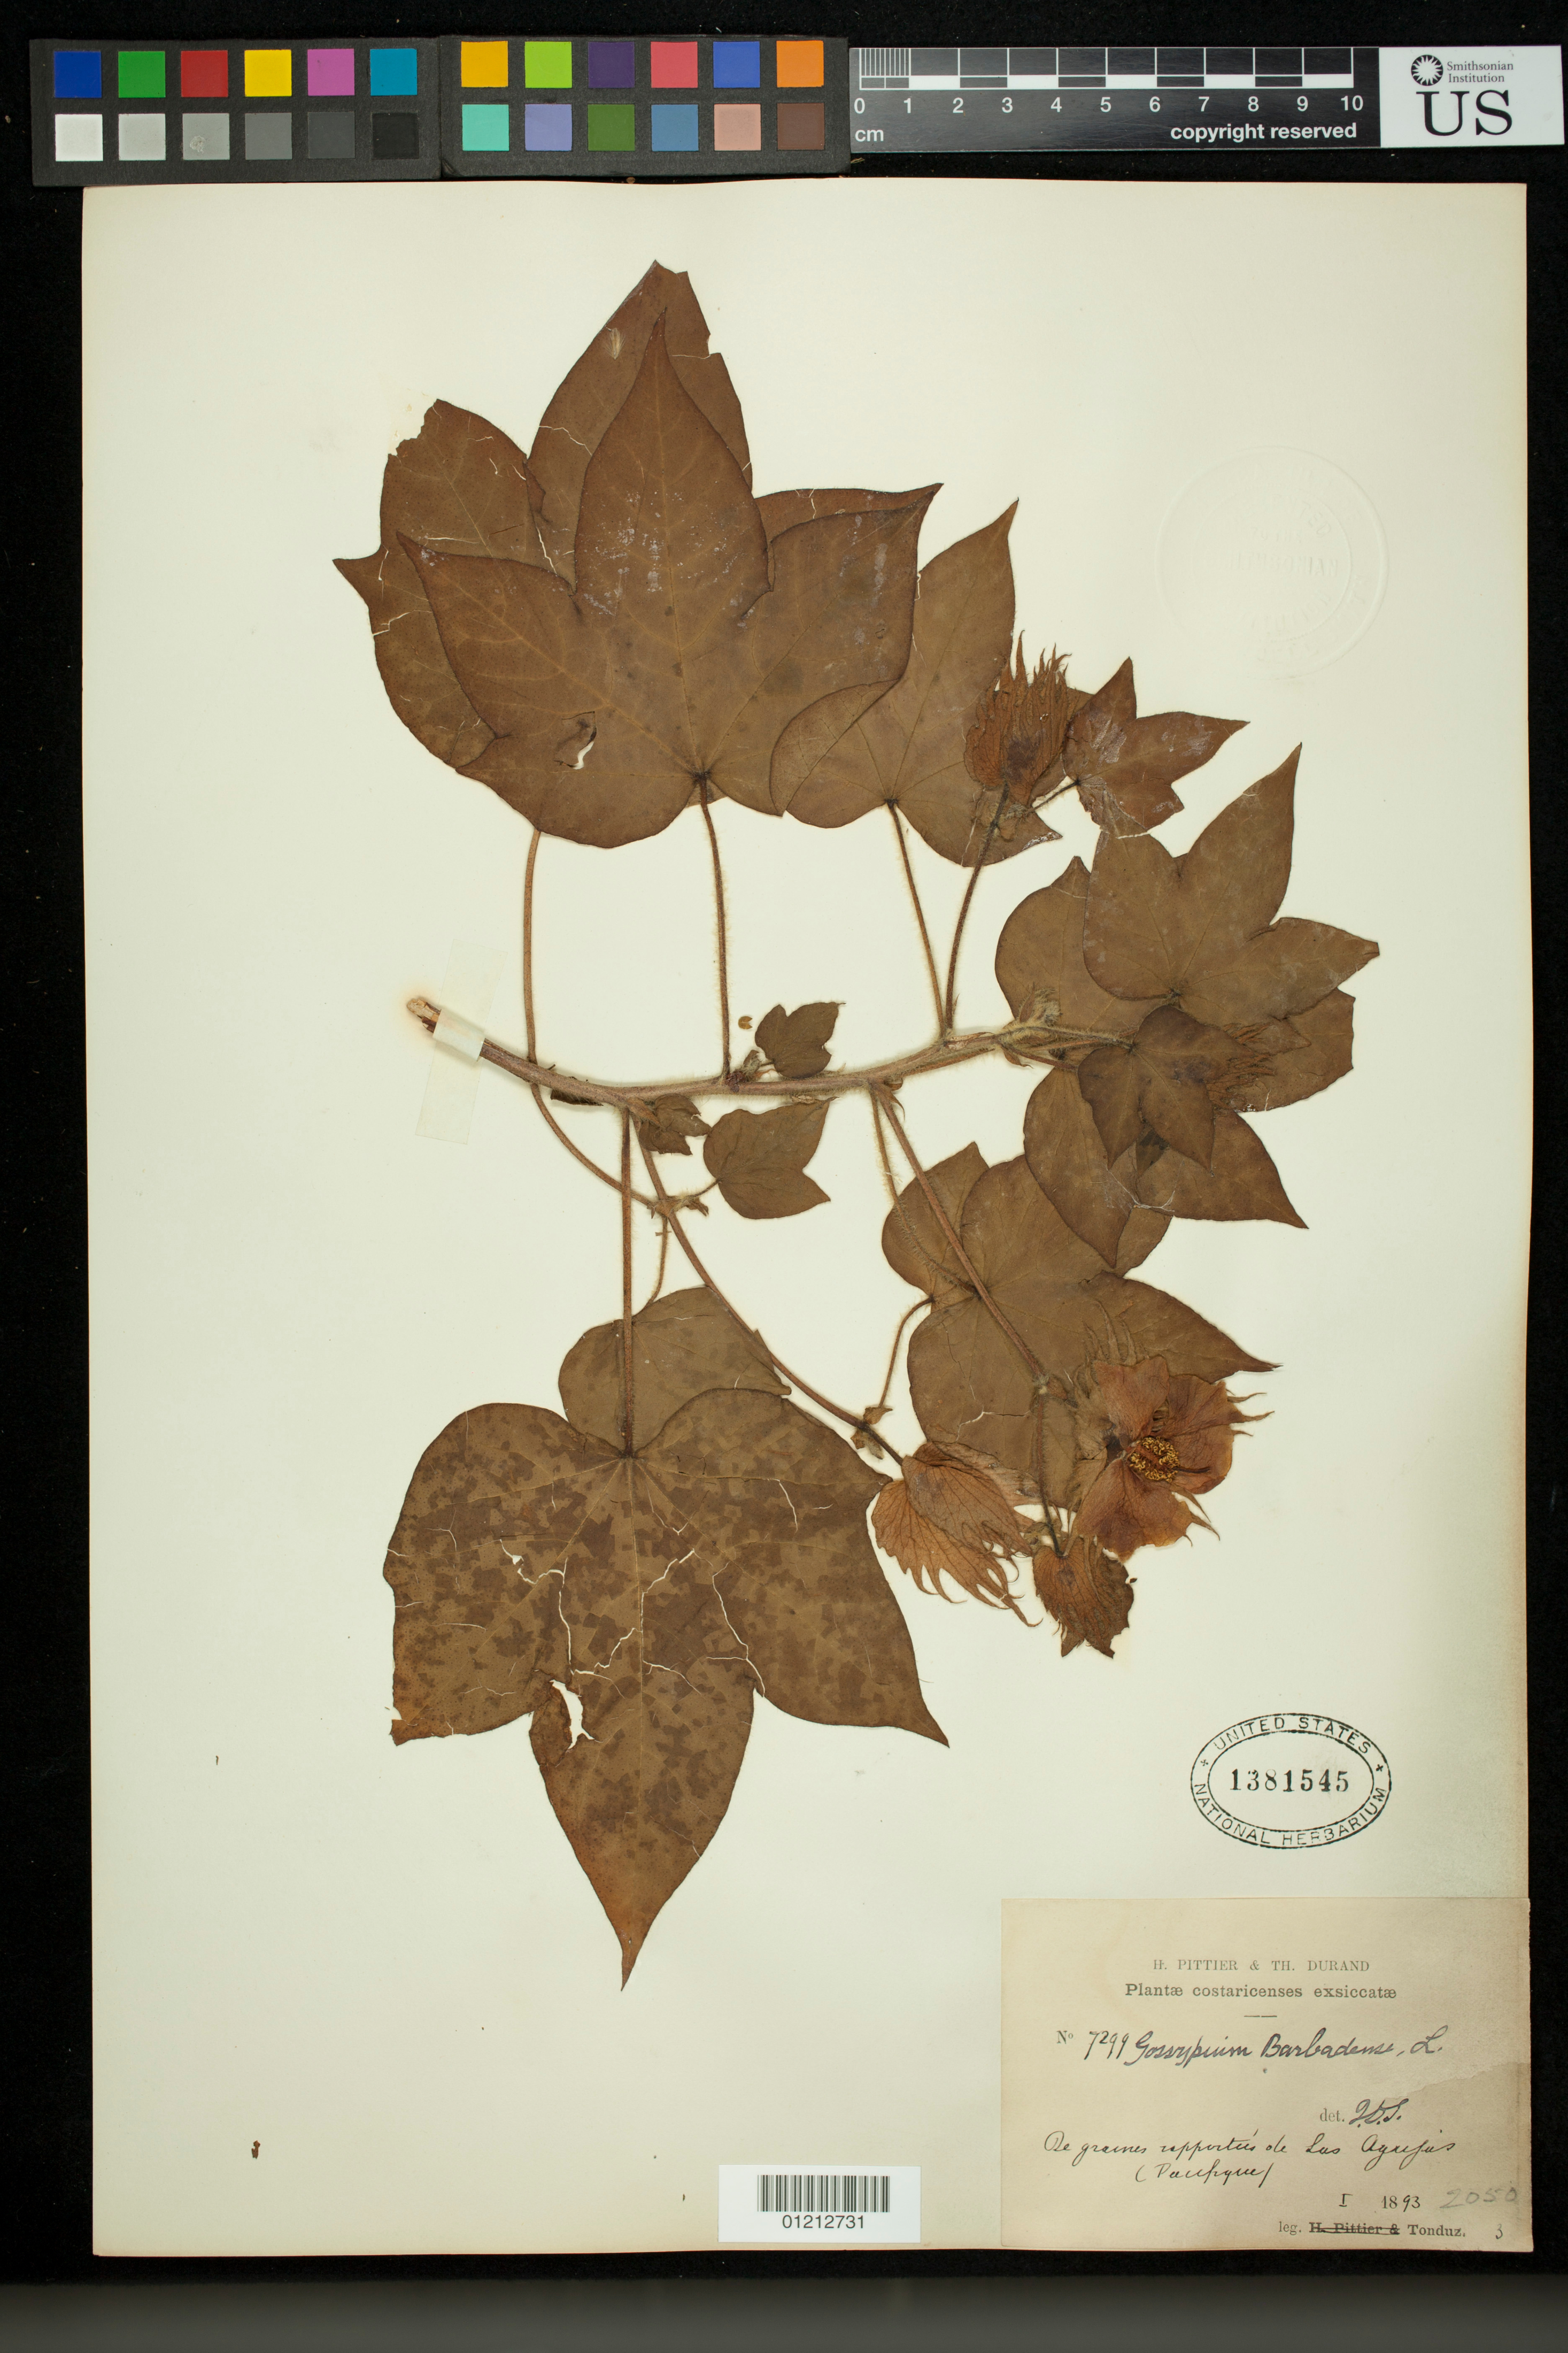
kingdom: Plantae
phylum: Tracheophyta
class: Magnoliopsida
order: Malvales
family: Malvaceae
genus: Gossypium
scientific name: Gossypium barbadense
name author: L.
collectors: A. Tonduz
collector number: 2050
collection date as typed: Jan 1893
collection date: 1893-01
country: Costa Rica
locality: Buenos Aires.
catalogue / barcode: US 1381545